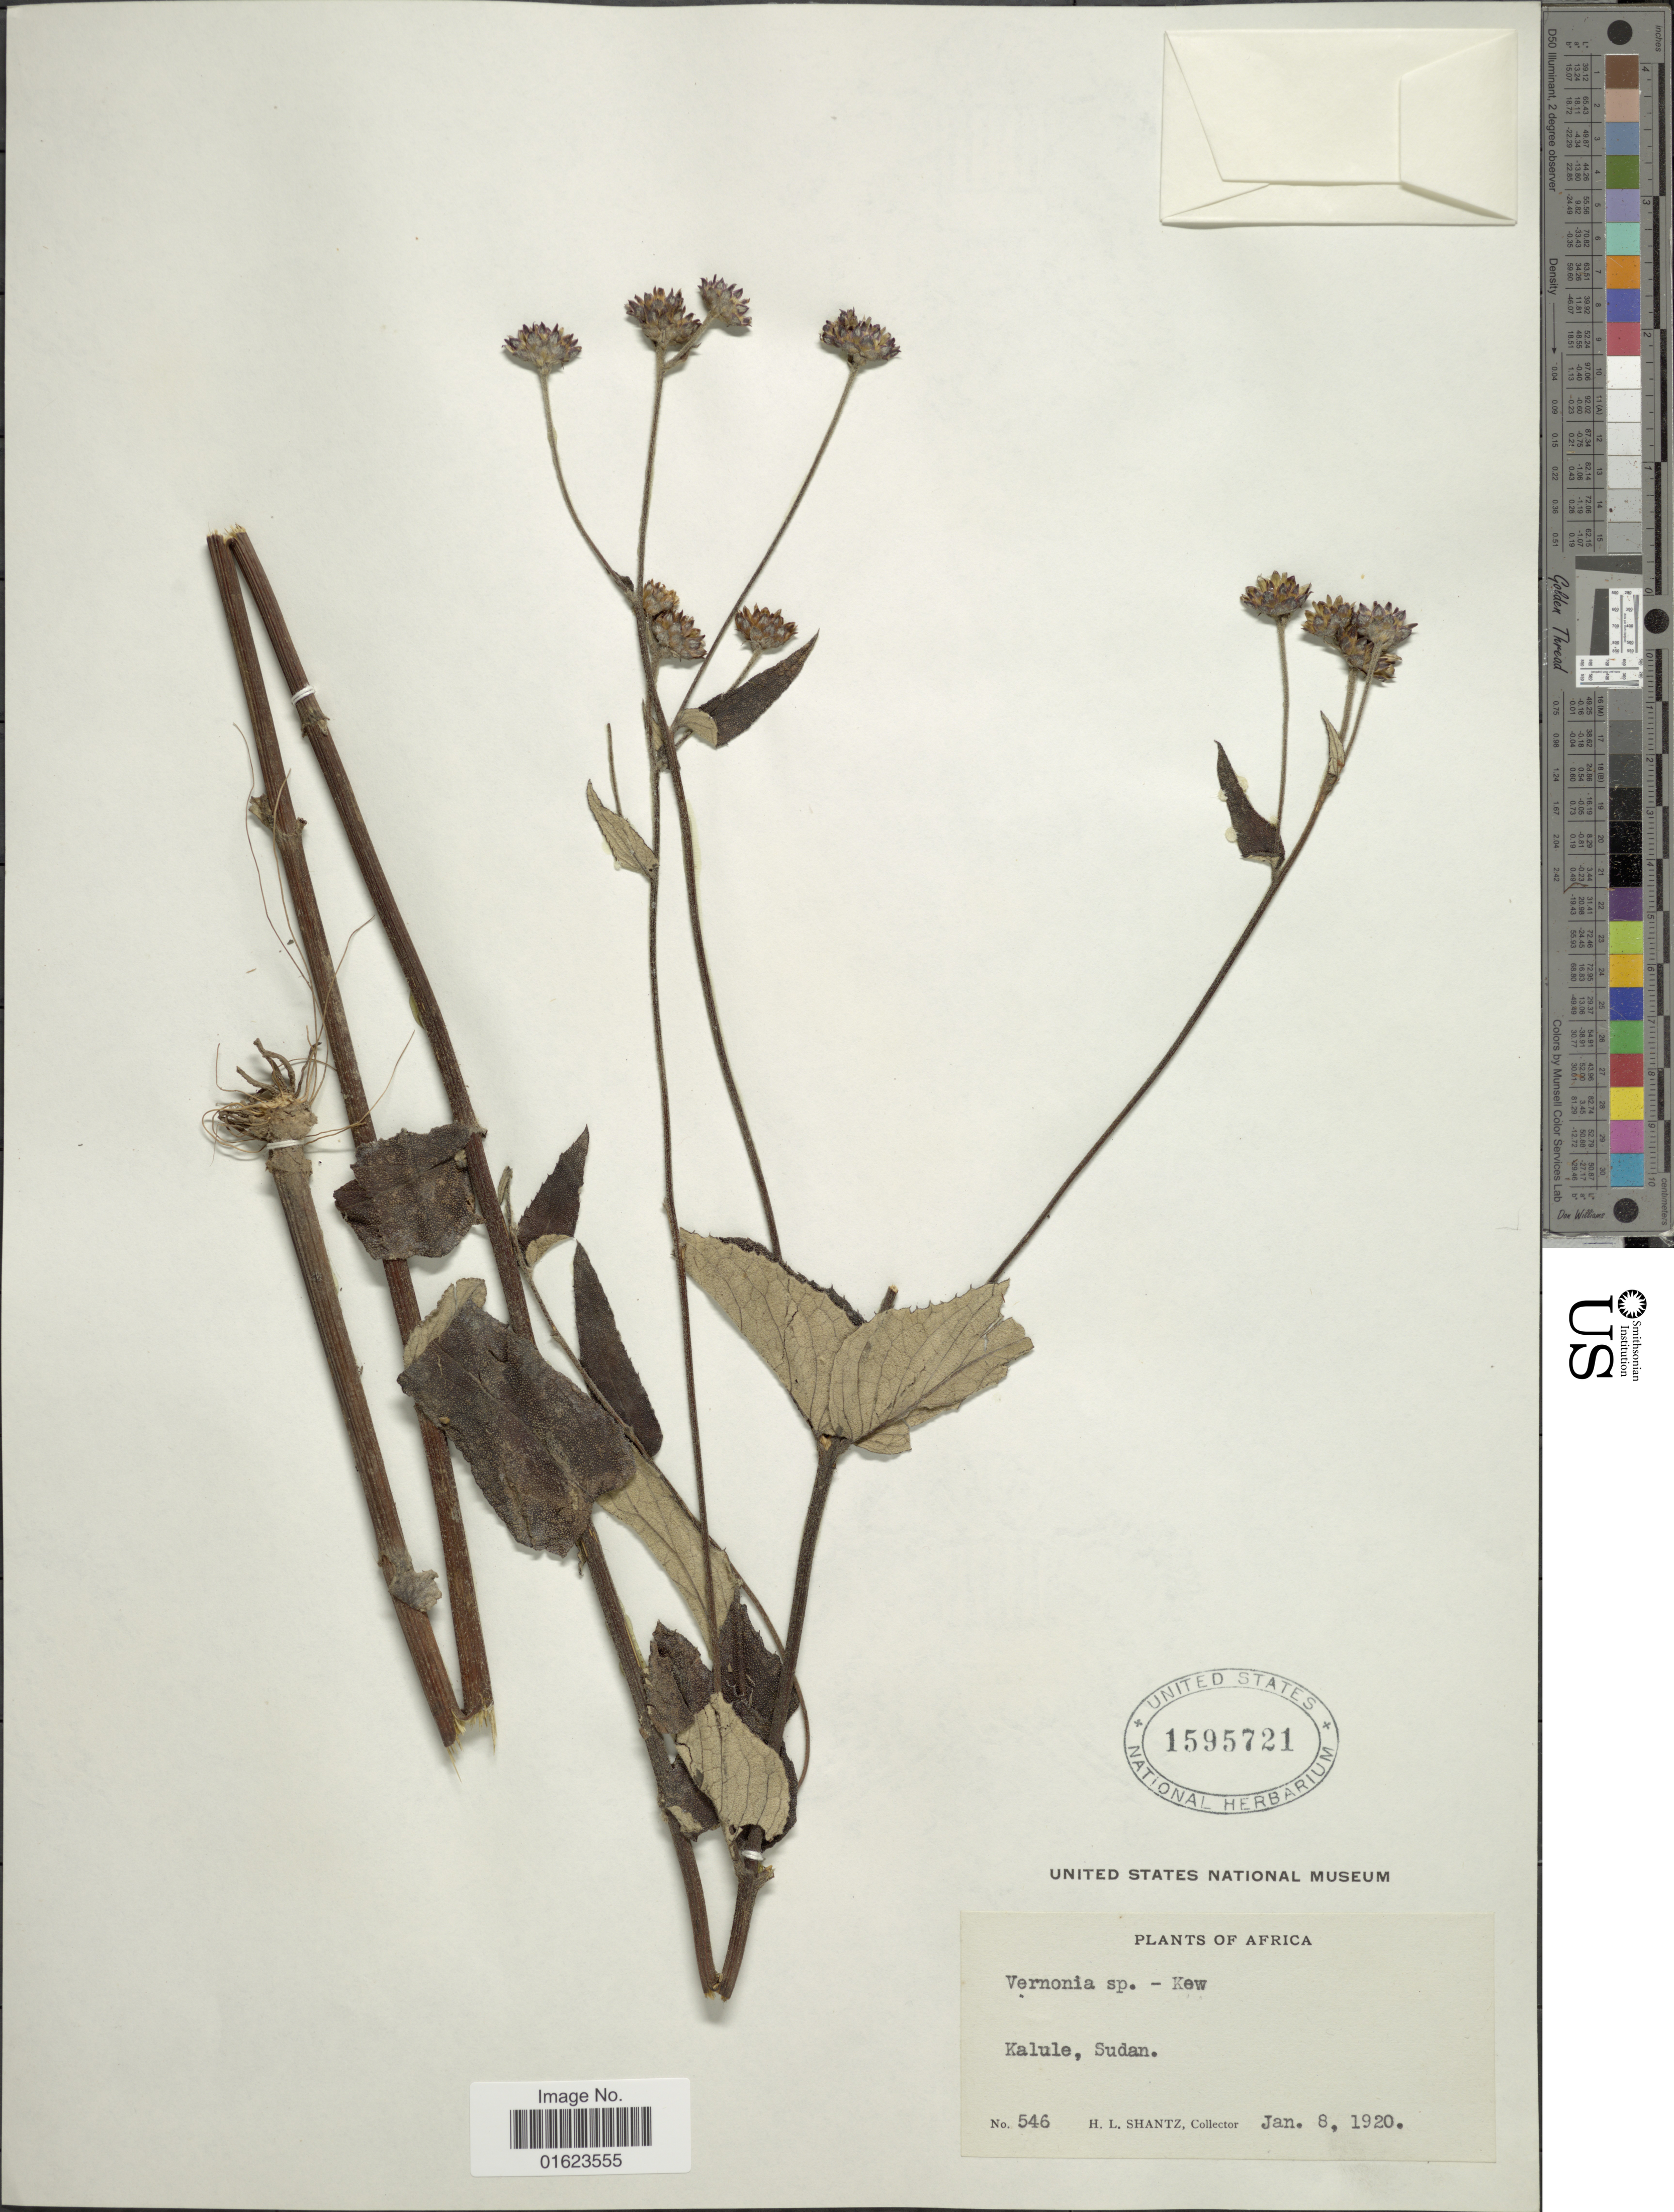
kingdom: Plantae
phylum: Tracheophyta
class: Magnoliopsida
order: Asterales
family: Asteraceae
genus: Bothriocline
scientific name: Bothriocline sp.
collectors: H. Shantz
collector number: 546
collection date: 1920-01-08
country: Sudan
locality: Kalule, Sudan. Africa.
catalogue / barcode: US 1595721